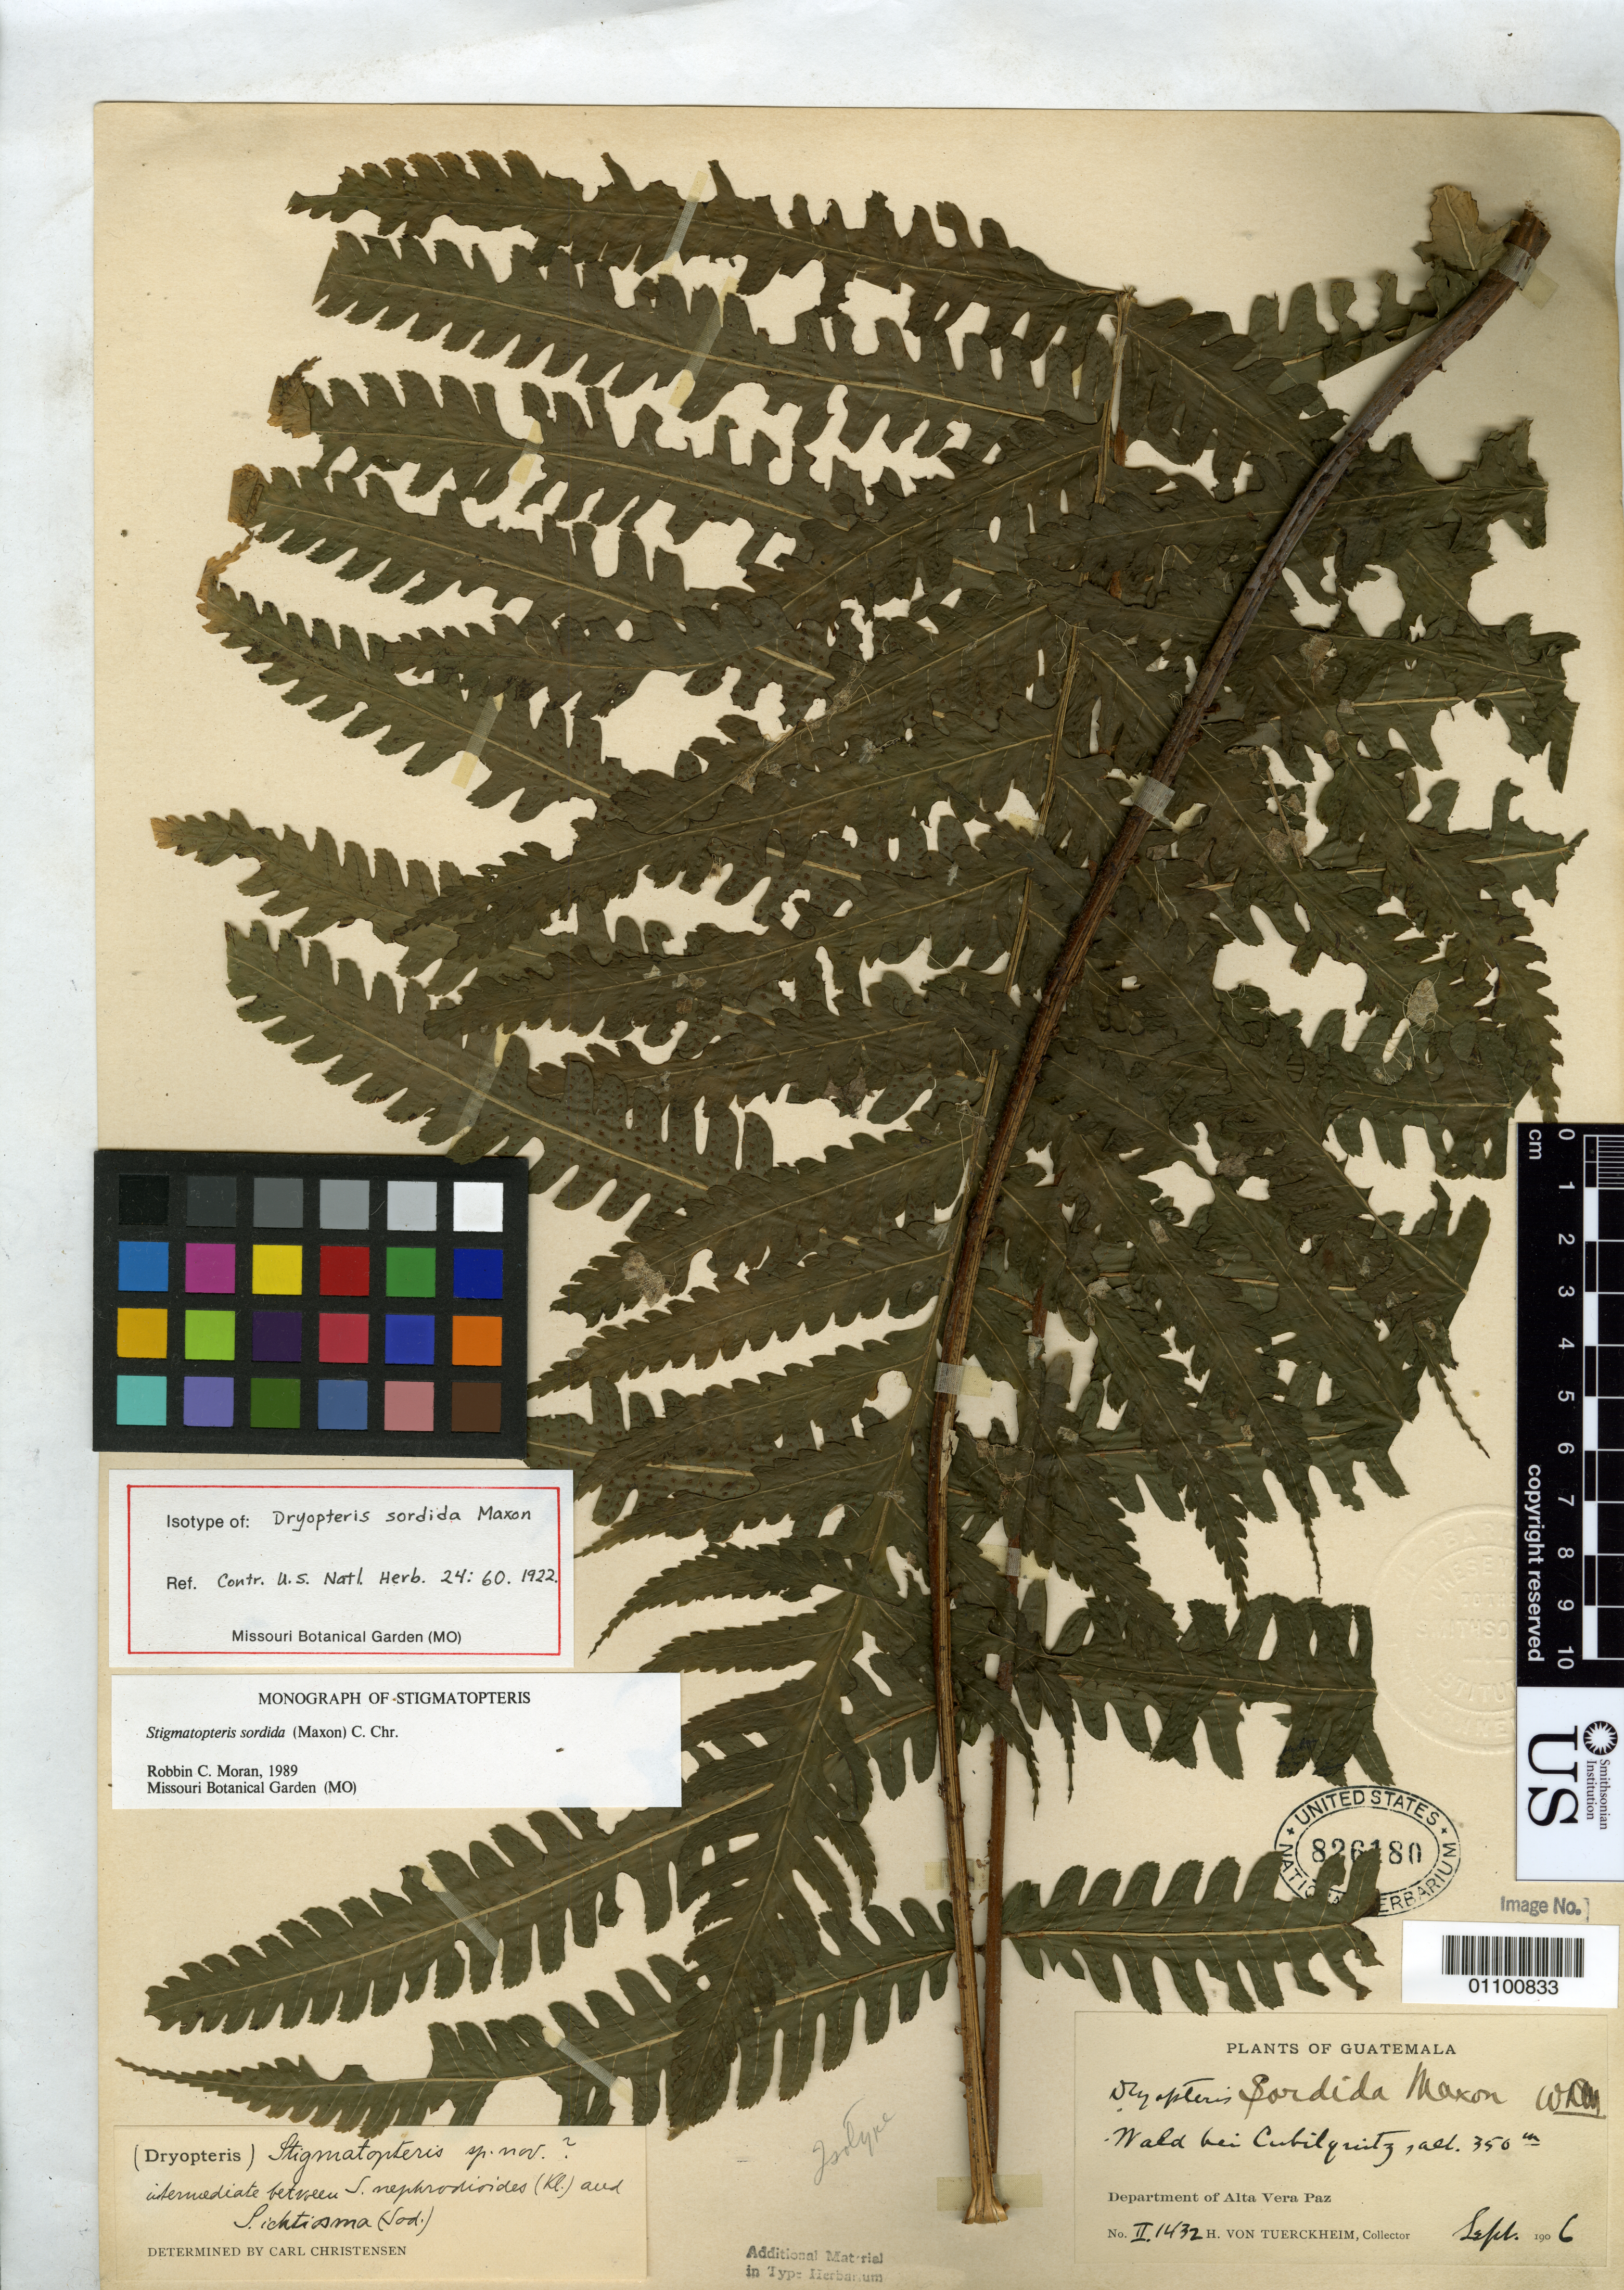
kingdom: Plantae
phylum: Tracheophyta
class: Polypodiopsida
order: Polypodiales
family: Dryopteridaceae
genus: Dryopteris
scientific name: Dryopteris sordida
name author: Maxon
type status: Isotype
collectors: H. von Türckheim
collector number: II 1432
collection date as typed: Sep 1906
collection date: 1906-09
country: Guatemala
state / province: Alta Verapaz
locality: Wald bei Cubilquitz.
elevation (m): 350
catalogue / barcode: US 826180